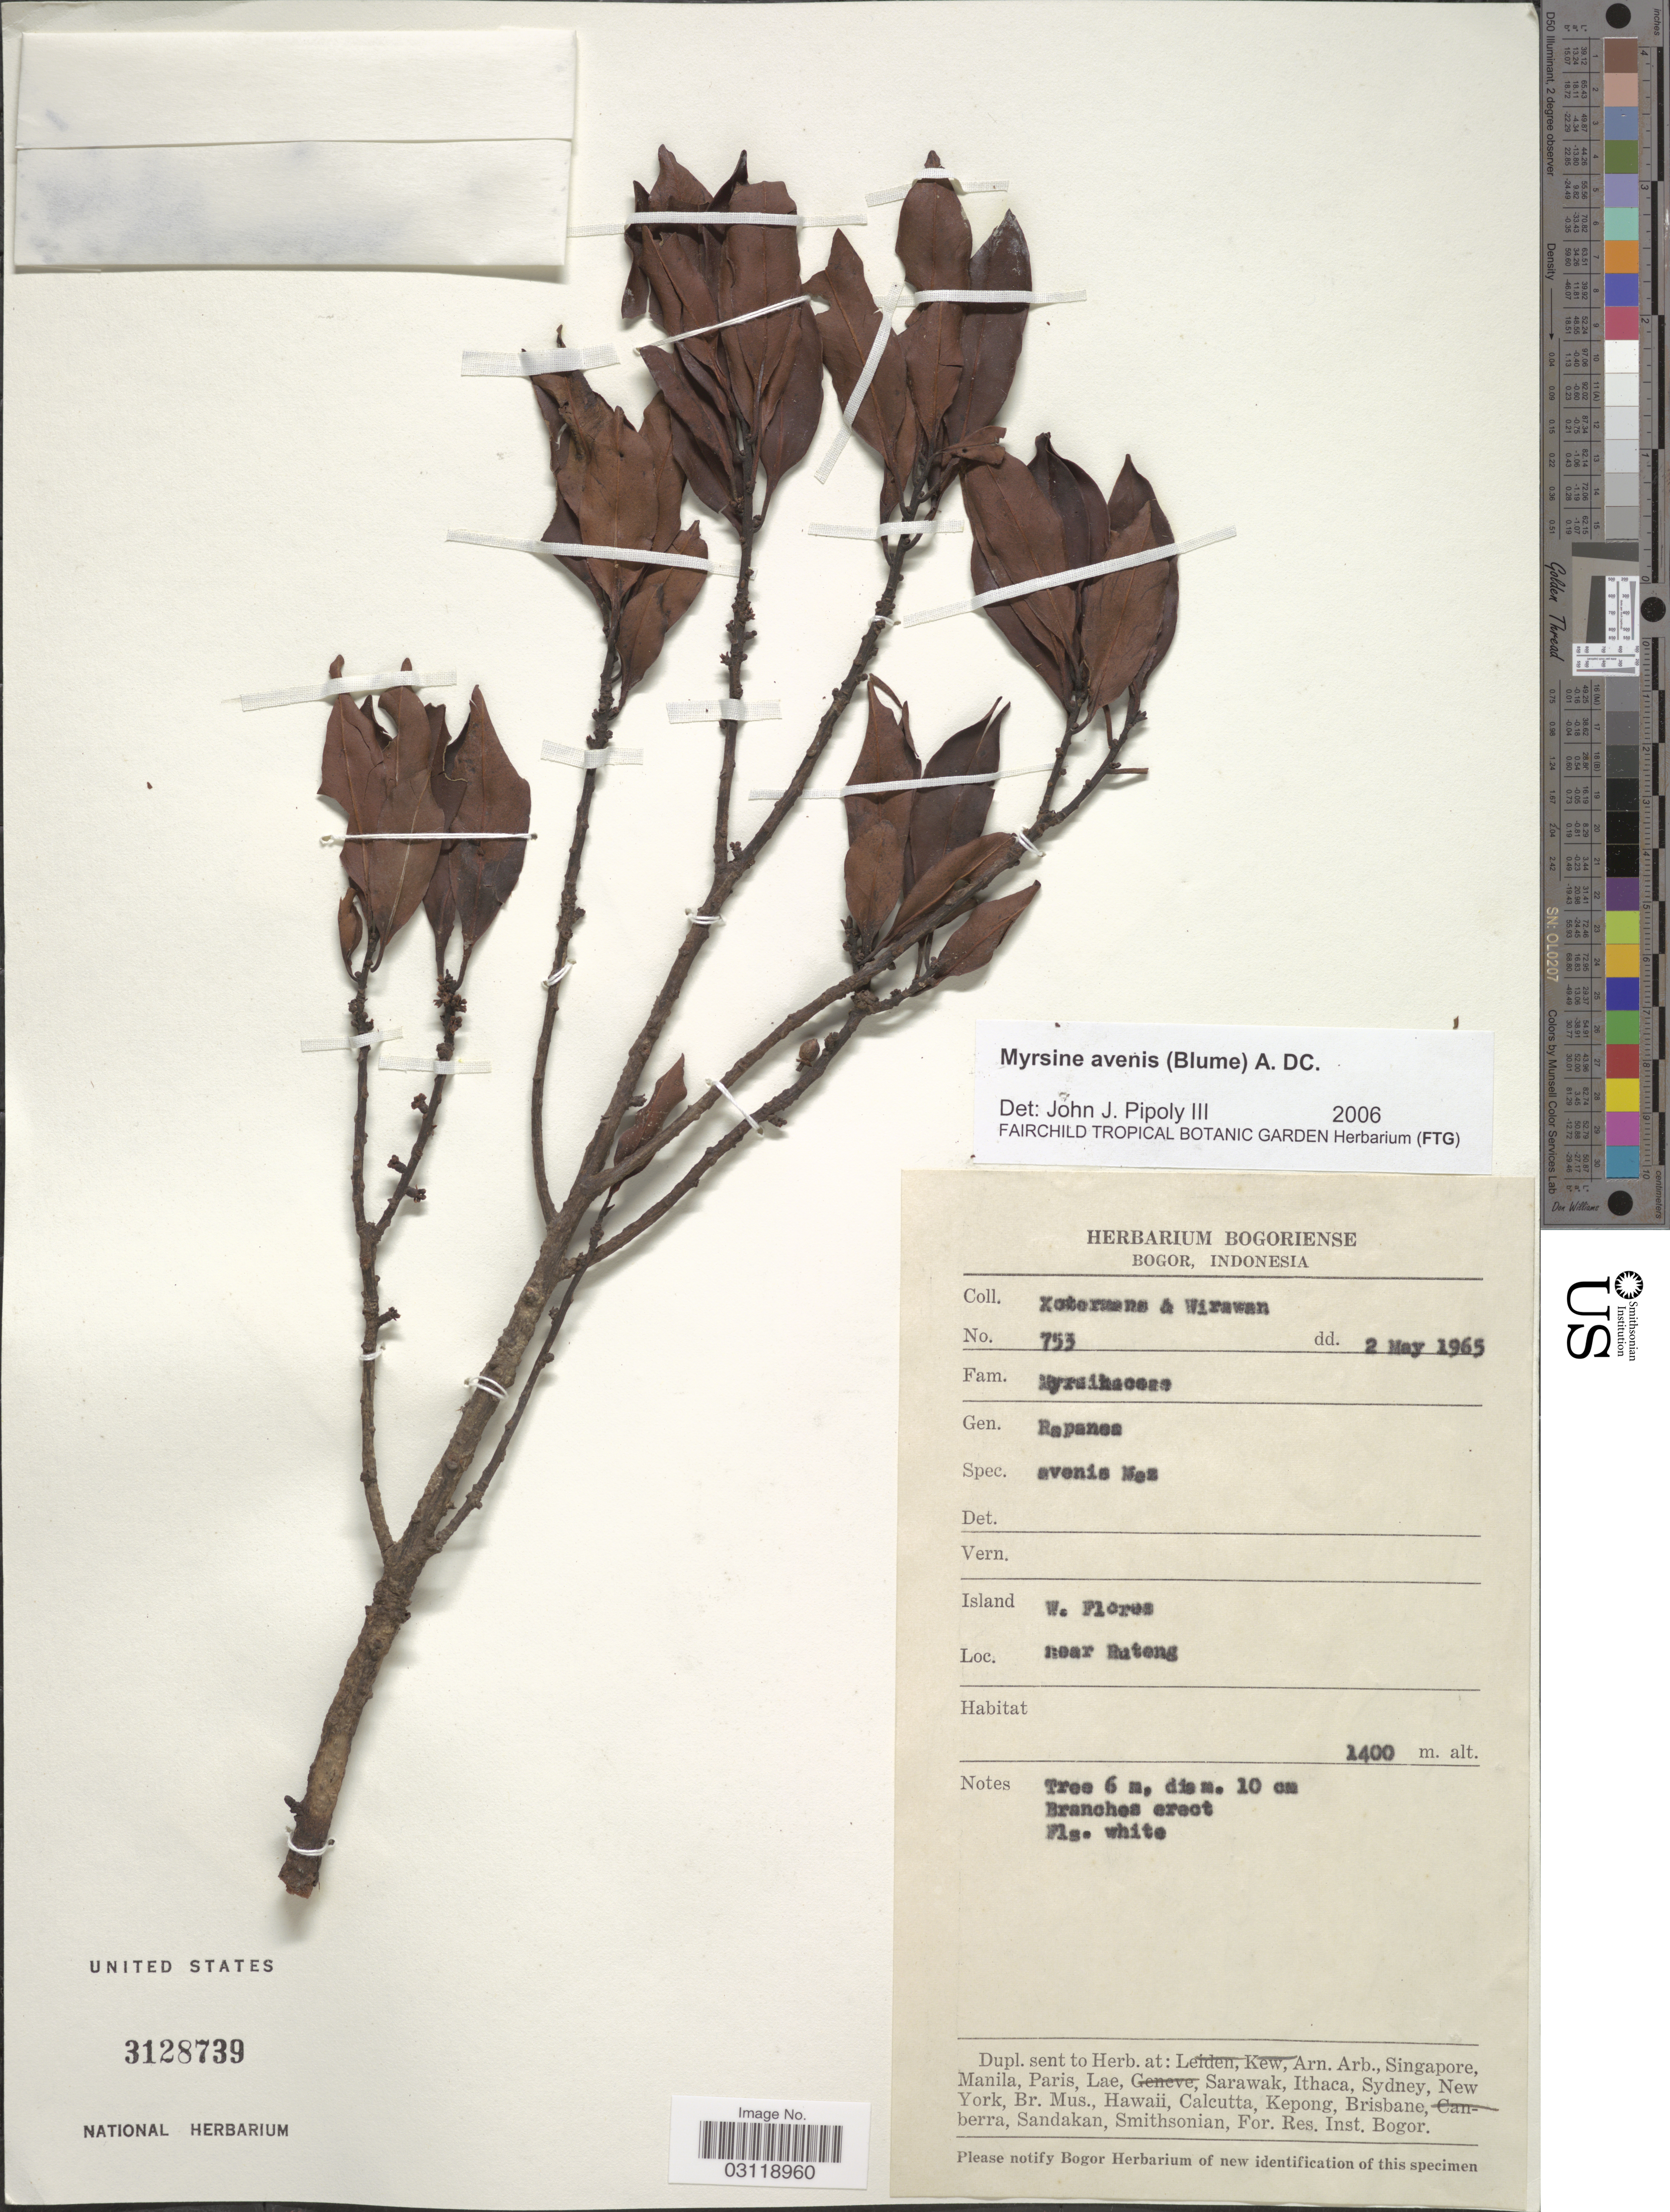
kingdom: Plantae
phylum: Tracheophyta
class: Magnoliopsida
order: Ericales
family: Primulaceae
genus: Rapanea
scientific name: Rapanea avenis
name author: (Blume) Mez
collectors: Kostermans & -. Wirawan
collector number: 753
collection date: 1965-05-02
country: Indonesia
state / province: Nusa Tenggara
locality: W. Flores. Near Ruteng.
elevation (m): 1400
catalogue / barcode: US 3128739